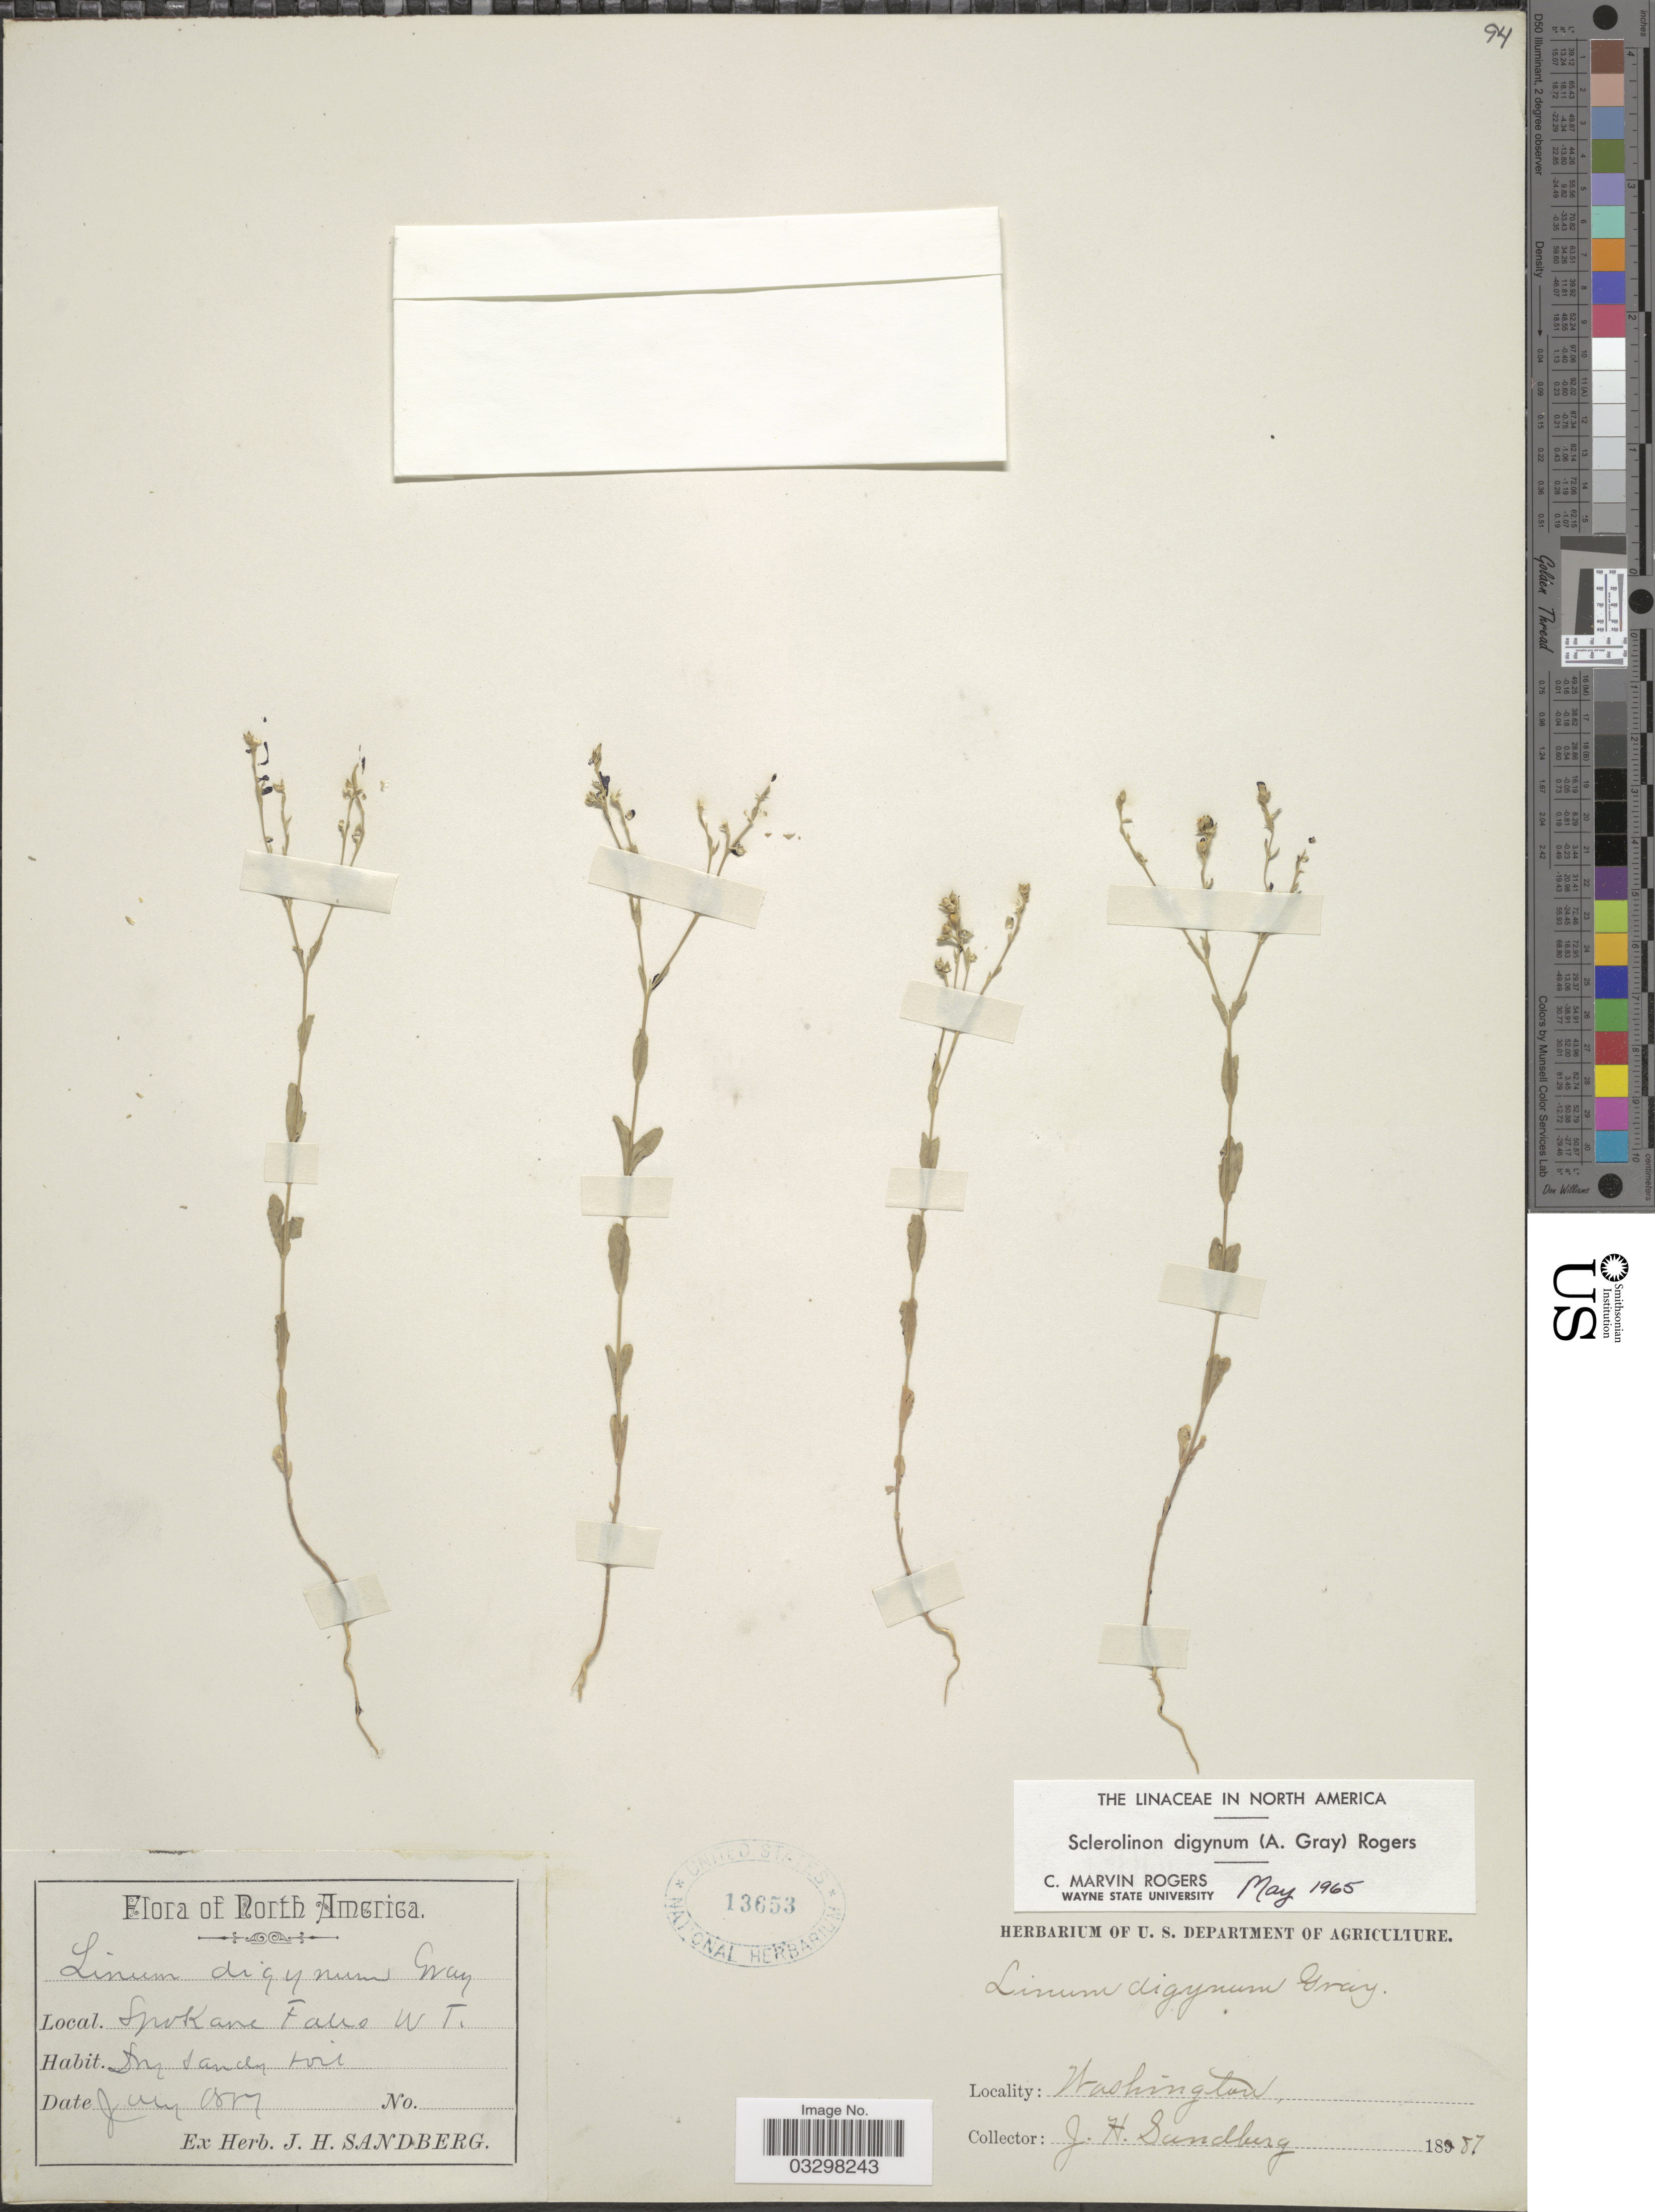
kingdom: Plantae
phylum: Tracheophyta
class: Magnoliopsida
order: Malpighiales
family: Linaceae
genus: Linum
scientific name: Linum digynum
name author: A. Gray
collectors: J. H. Sandberg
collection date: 1887-07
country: United States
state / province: Washington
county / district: Spokane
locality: Spokane Falls W T.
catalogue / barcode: US 13653